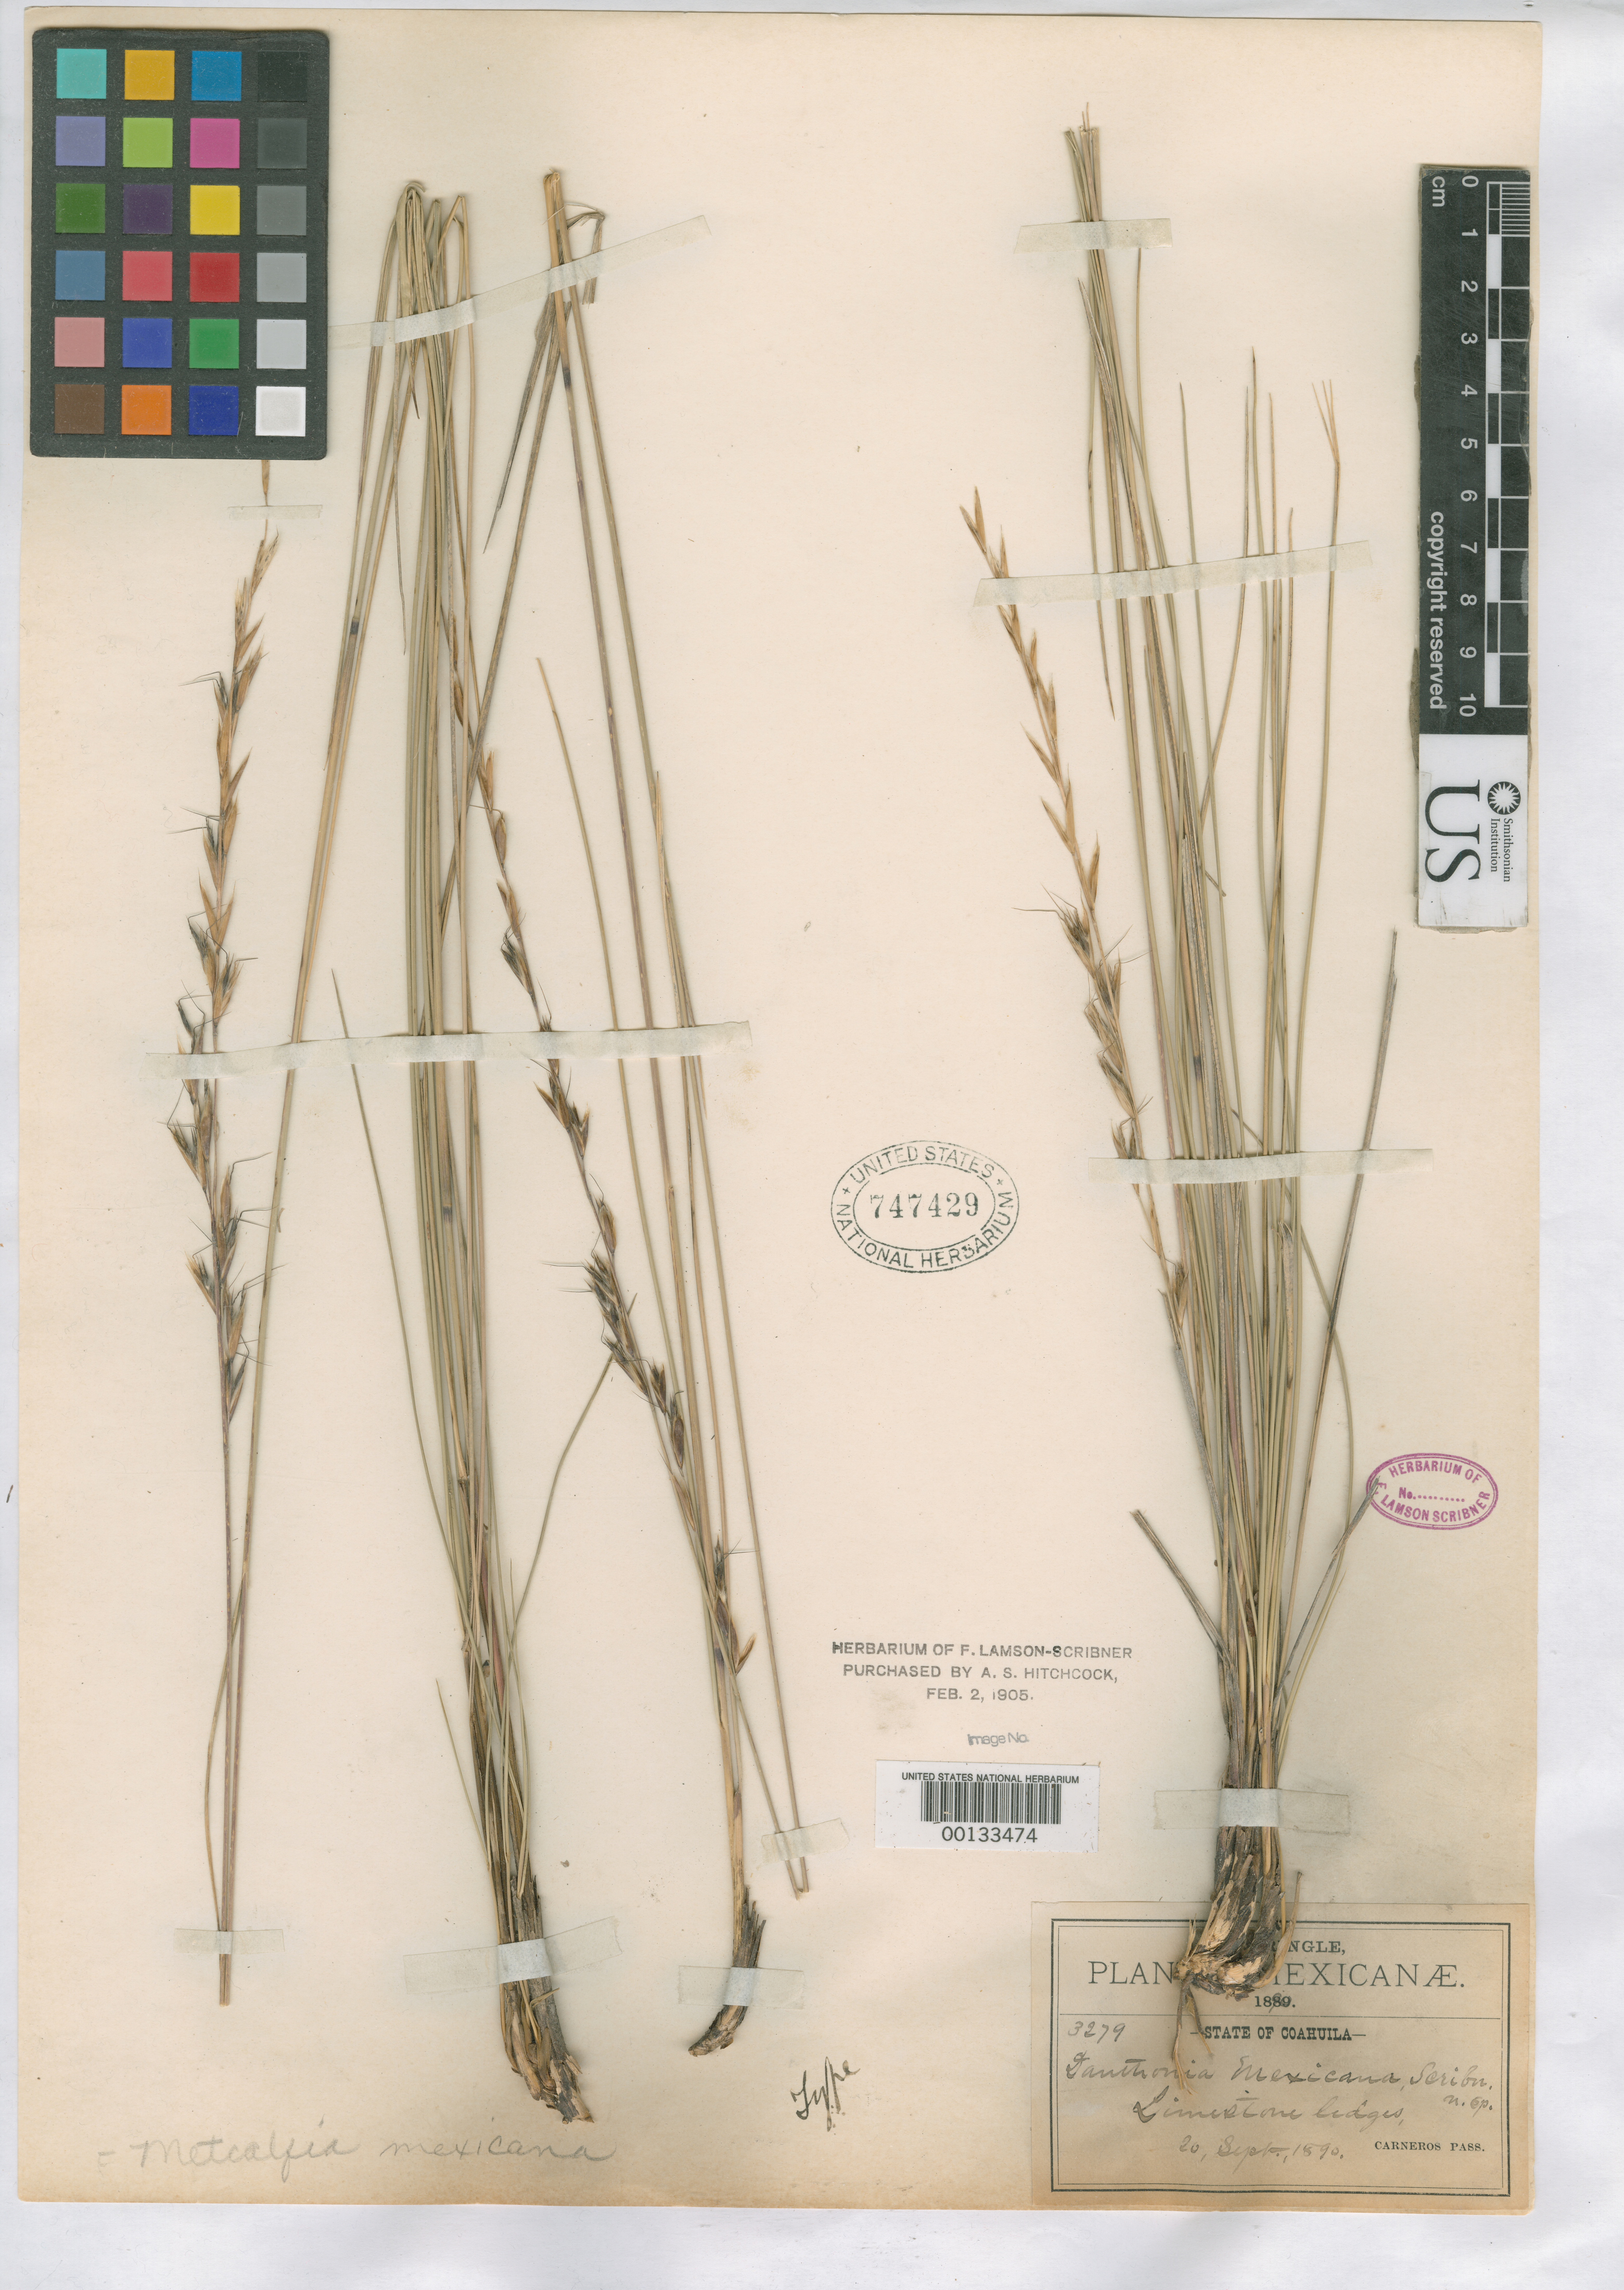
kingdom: Plantae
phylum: Tracheophyta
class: Liliopsida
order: Poales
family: Poaceae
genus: Danthonia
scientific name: Danthonia mexicana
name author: Scribn.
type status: Isotype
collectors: C. G. Pringle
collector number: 3279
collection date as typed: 20 Sep 1890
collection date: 1890-09-20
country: Mexico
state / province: Coahuila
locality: Carneros Pass.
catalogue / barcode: US 747429